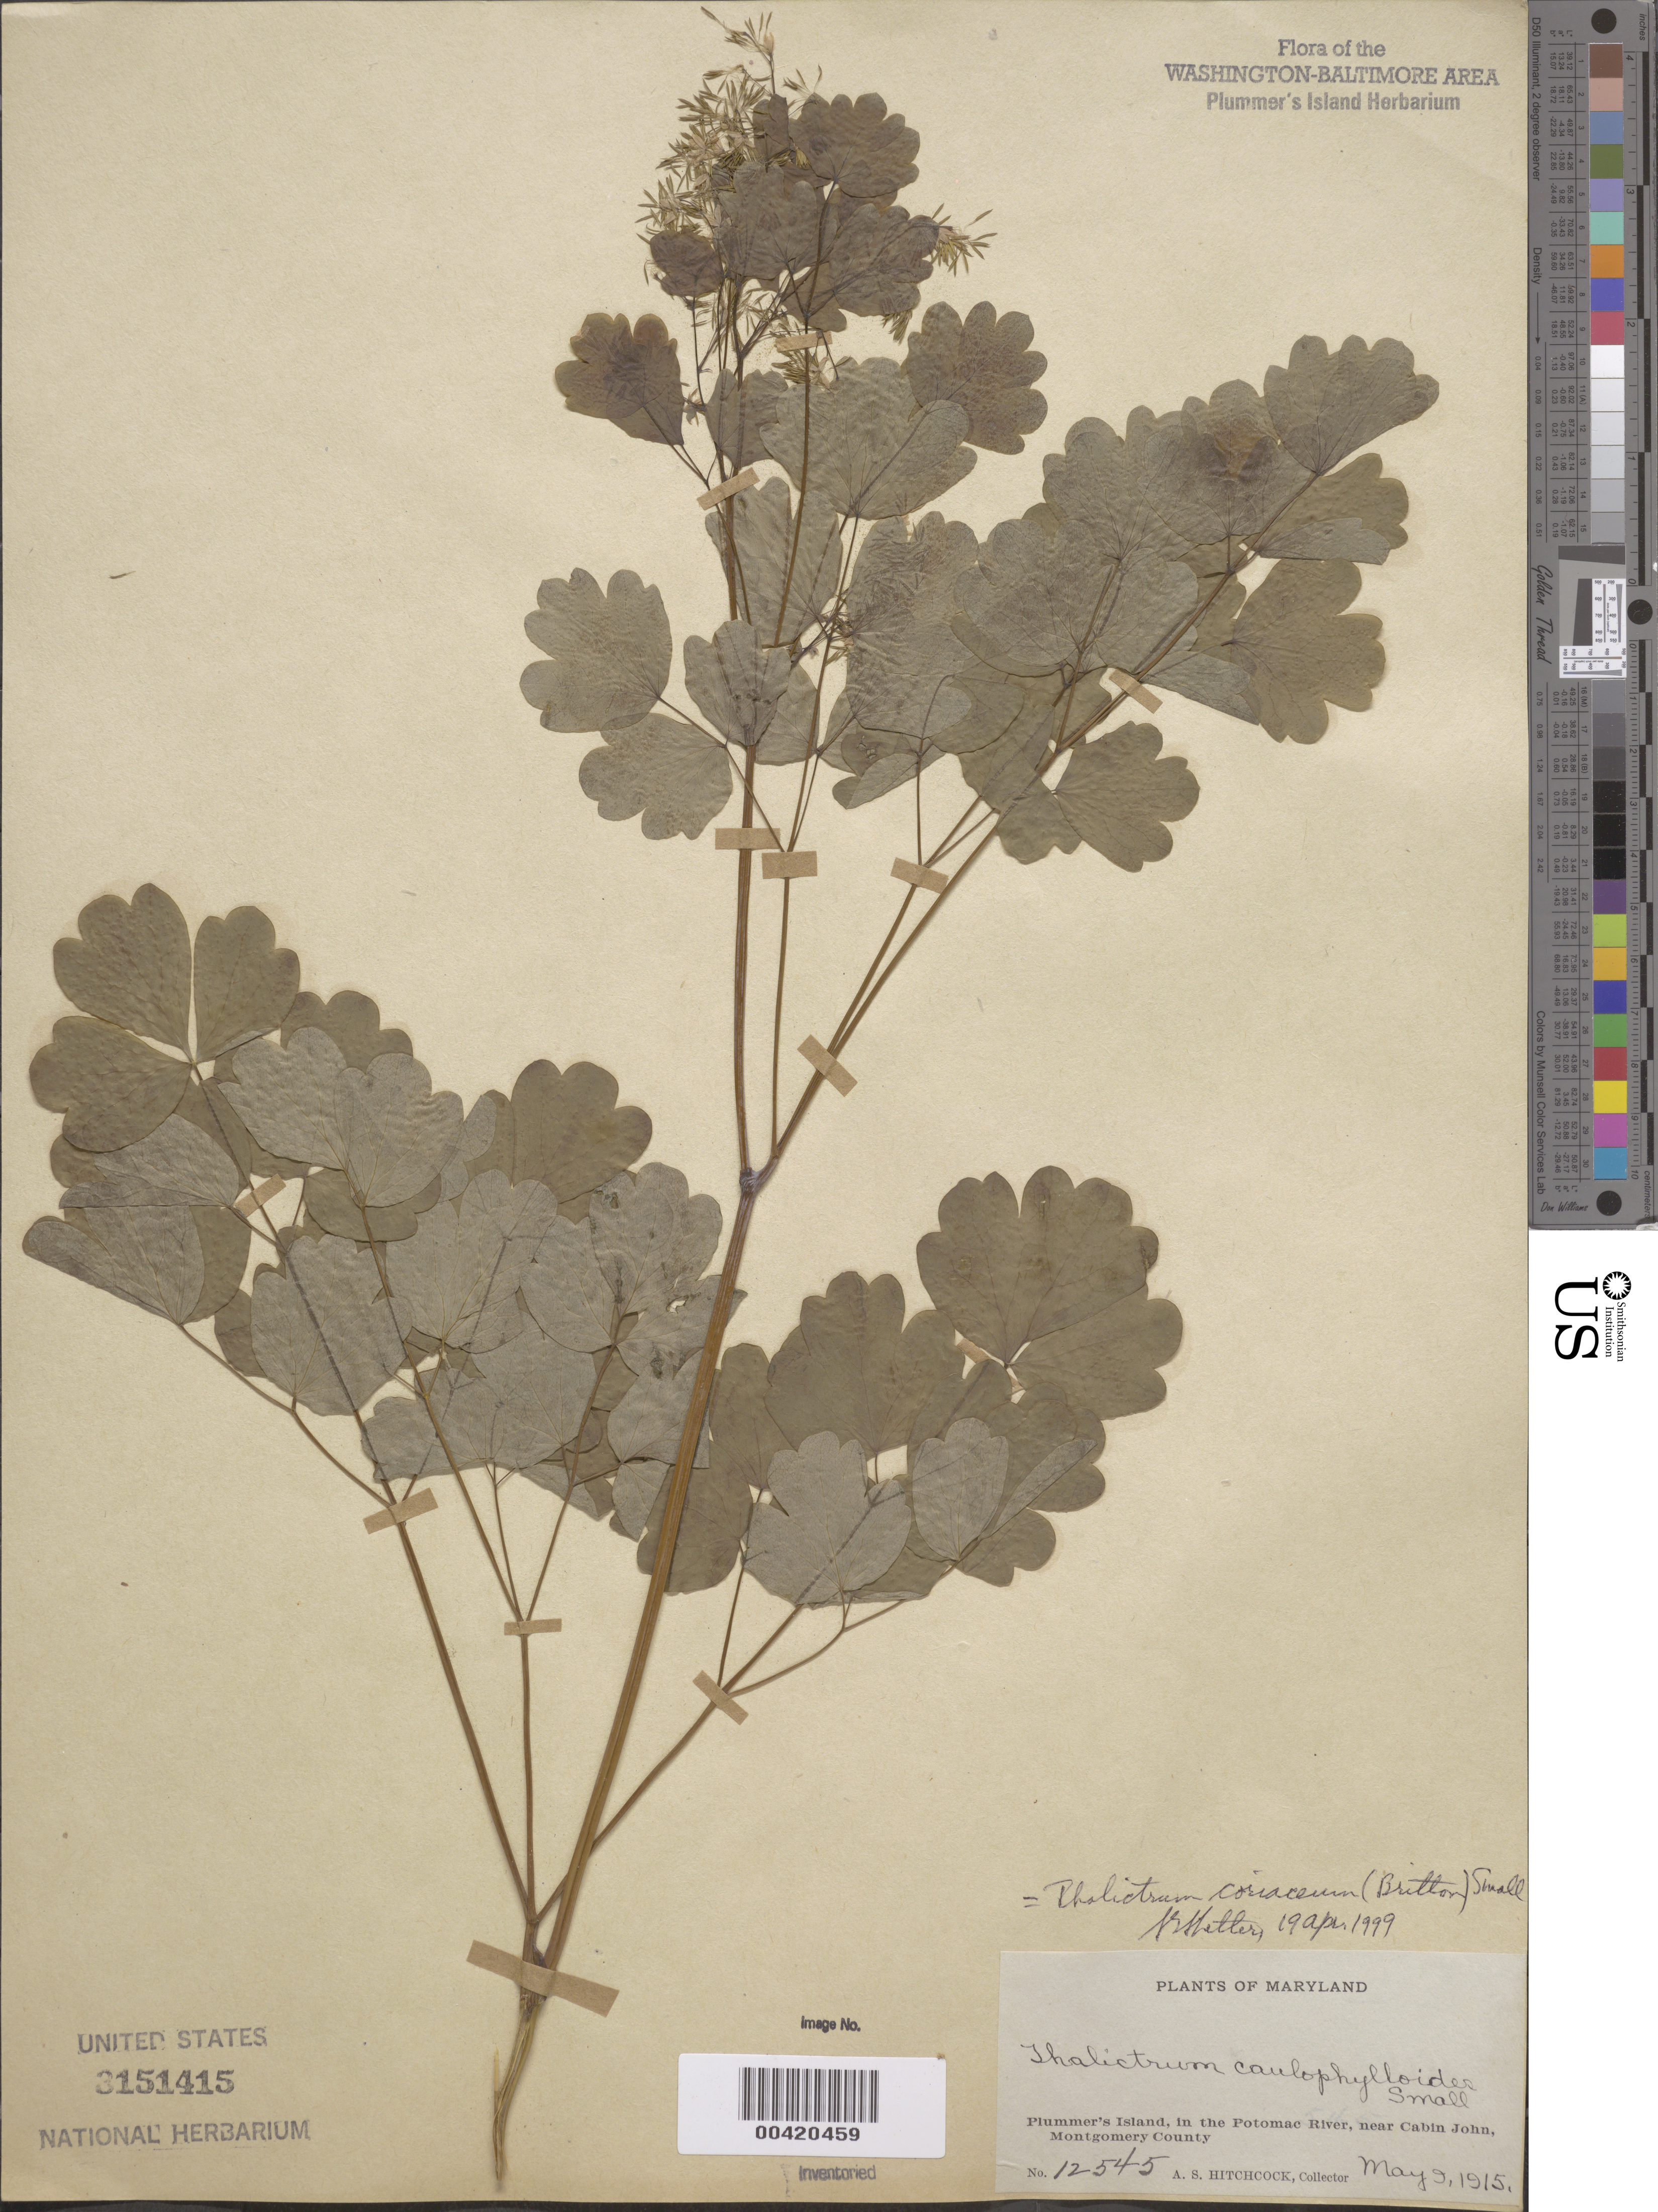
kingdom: Plantae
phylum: Tracheophyta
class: Magnoliopsida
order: Ranunculales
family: Ranunculaceae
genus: Thalictrum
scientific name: Thalictrum coriaceum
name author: (Britton) Small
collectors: A. S. Hitchcock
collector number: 12545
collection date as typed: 09 May 1915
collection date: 1915-05-09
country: United States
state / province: Maryland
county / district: Montgomery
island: Plummers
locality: Plummer's Island, near Cabin John C. & O. Canal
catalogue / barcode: US 3151415